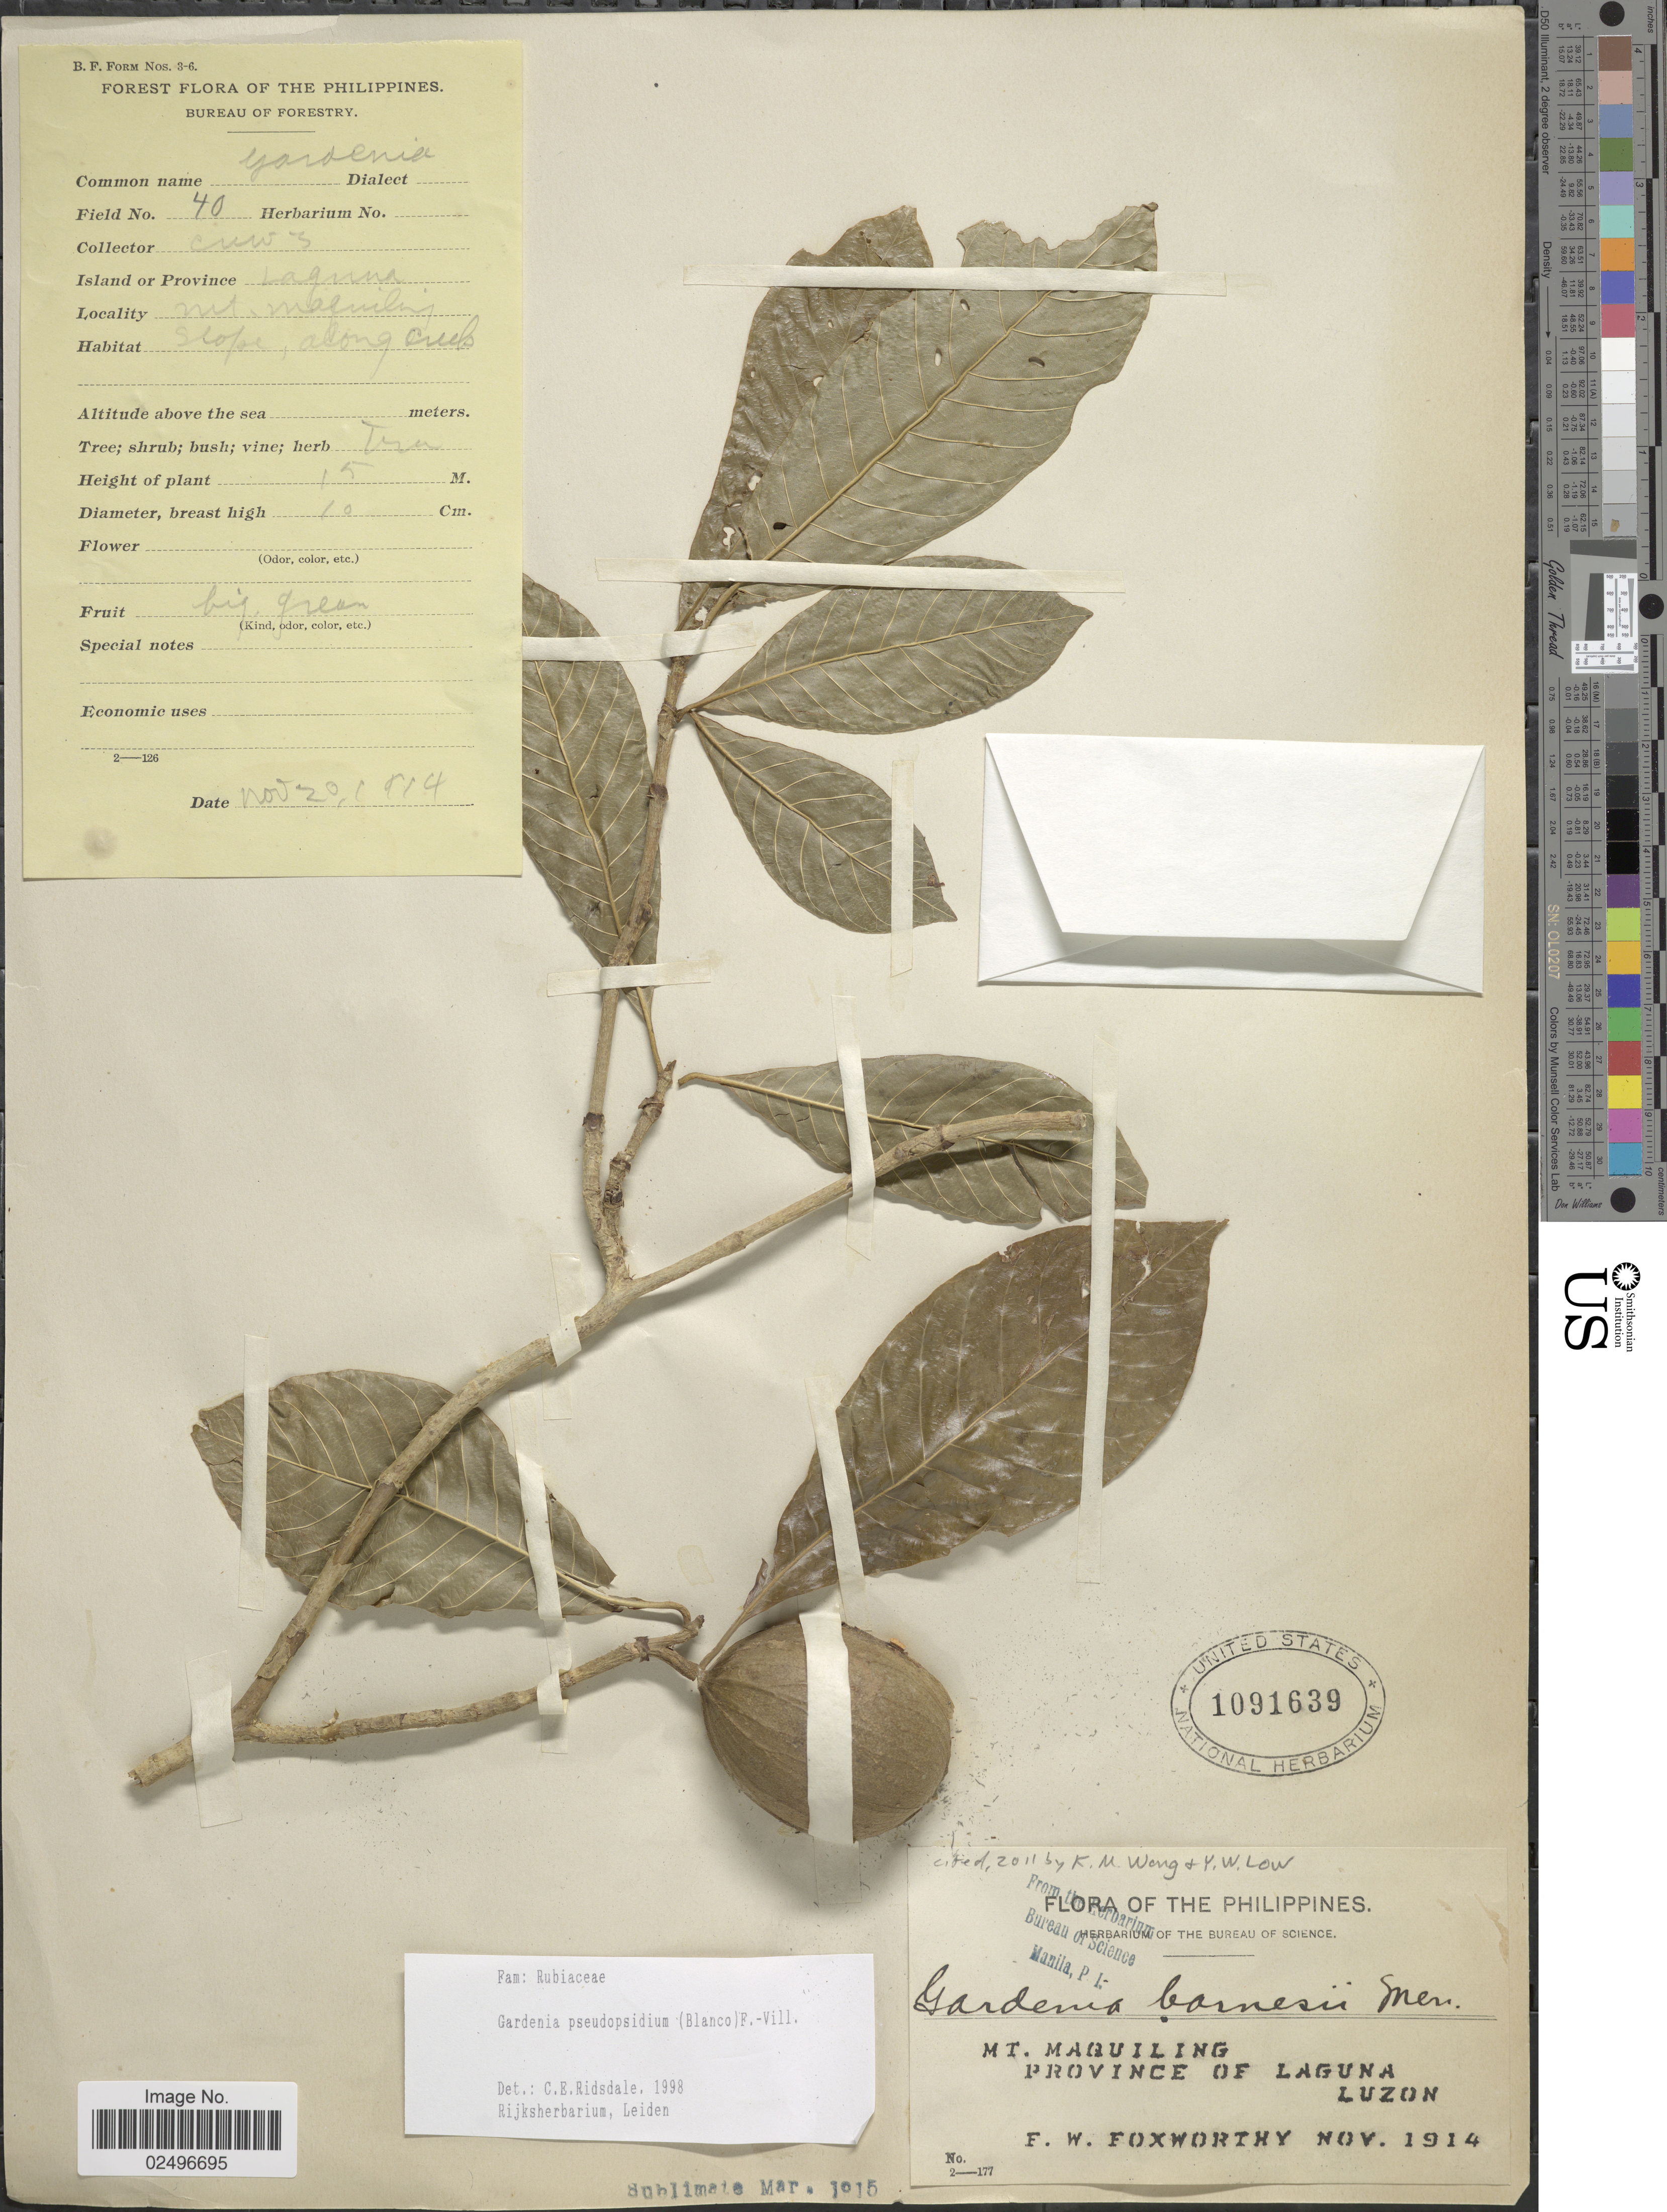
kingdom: Plantae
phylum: Tracheophyta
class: Magnoliopsida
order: Gentianales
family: Rubiaceae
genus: Gardenia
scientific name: Gardenia barnesii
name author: Merr.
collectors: F. W. Foxworthy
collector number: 40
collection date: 1914-11-20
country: Philippines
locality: Mt. Maquiling. Province of Laguna Luzon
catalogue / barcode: US 1091639